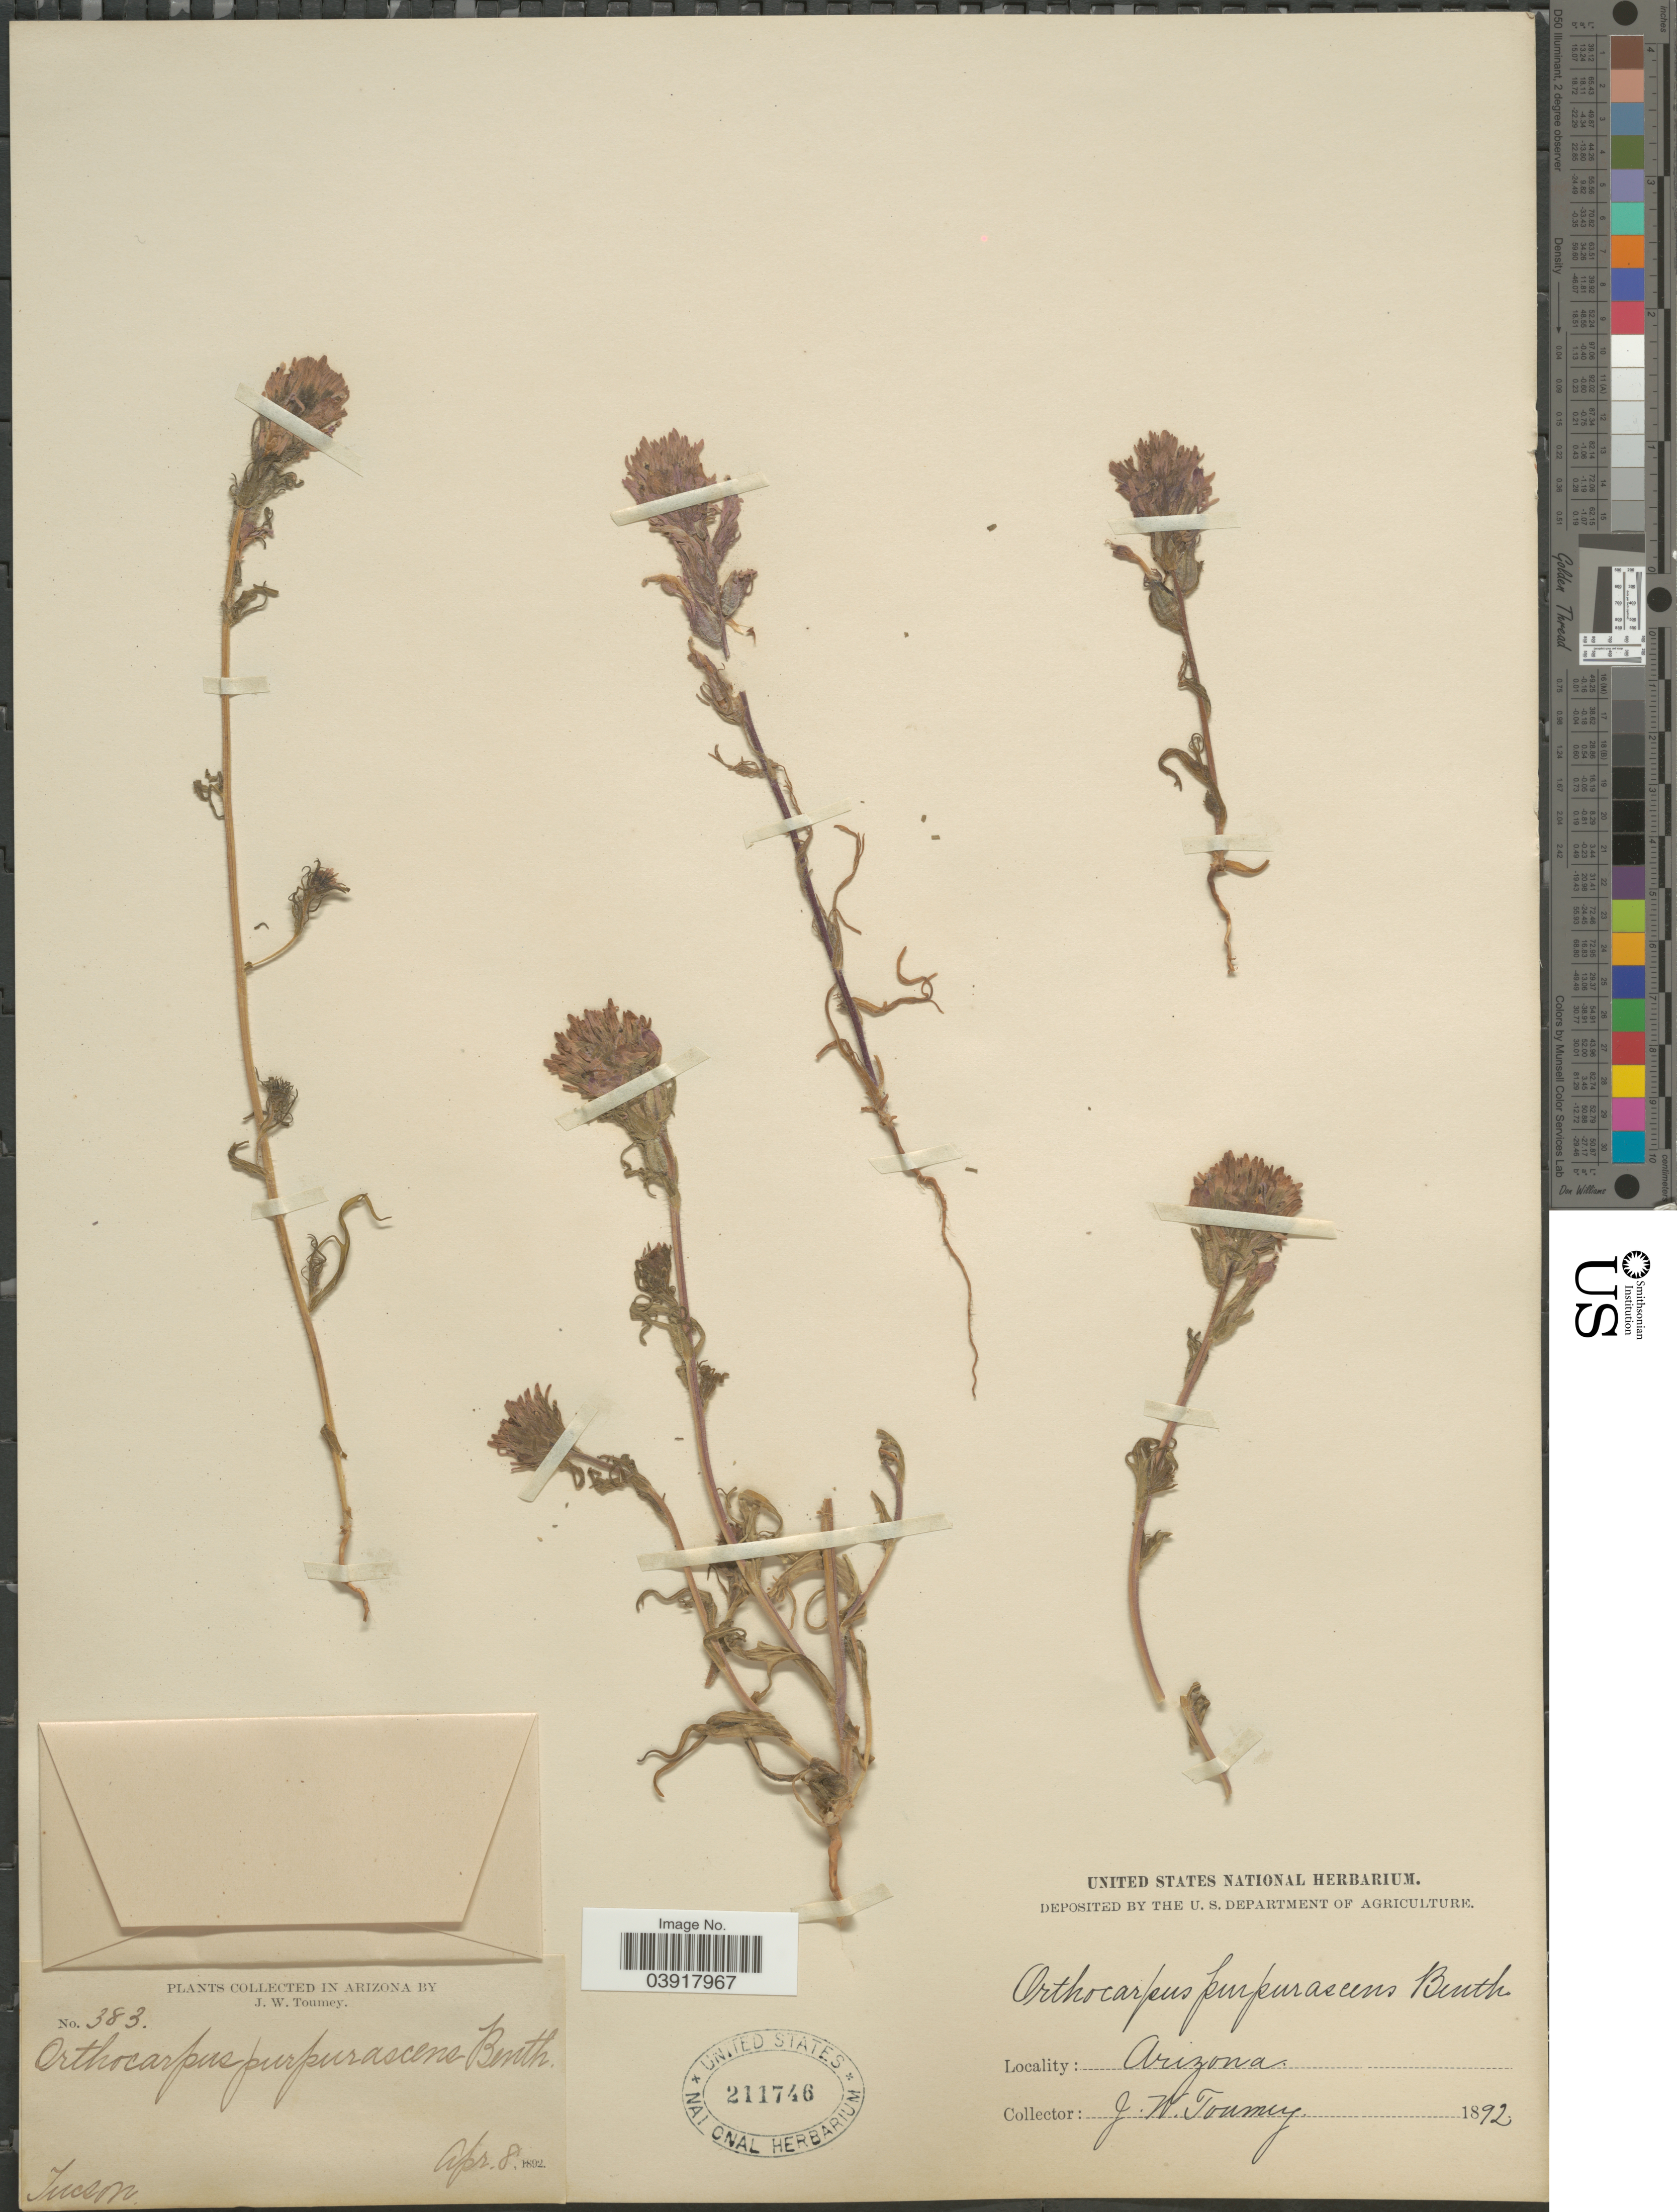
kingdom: Plantae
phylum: Tracheophyta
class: Magnoliopsida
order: Lamiales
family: Orobanchaceae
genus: Orthocarpus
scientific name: Orthocarpus purpurascens var. palmeri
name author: A. Gray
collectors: J. W. Toumey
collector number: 383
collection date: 1892-04-08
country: United States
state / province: Arizona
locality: Tucson.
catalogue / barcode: US 211746